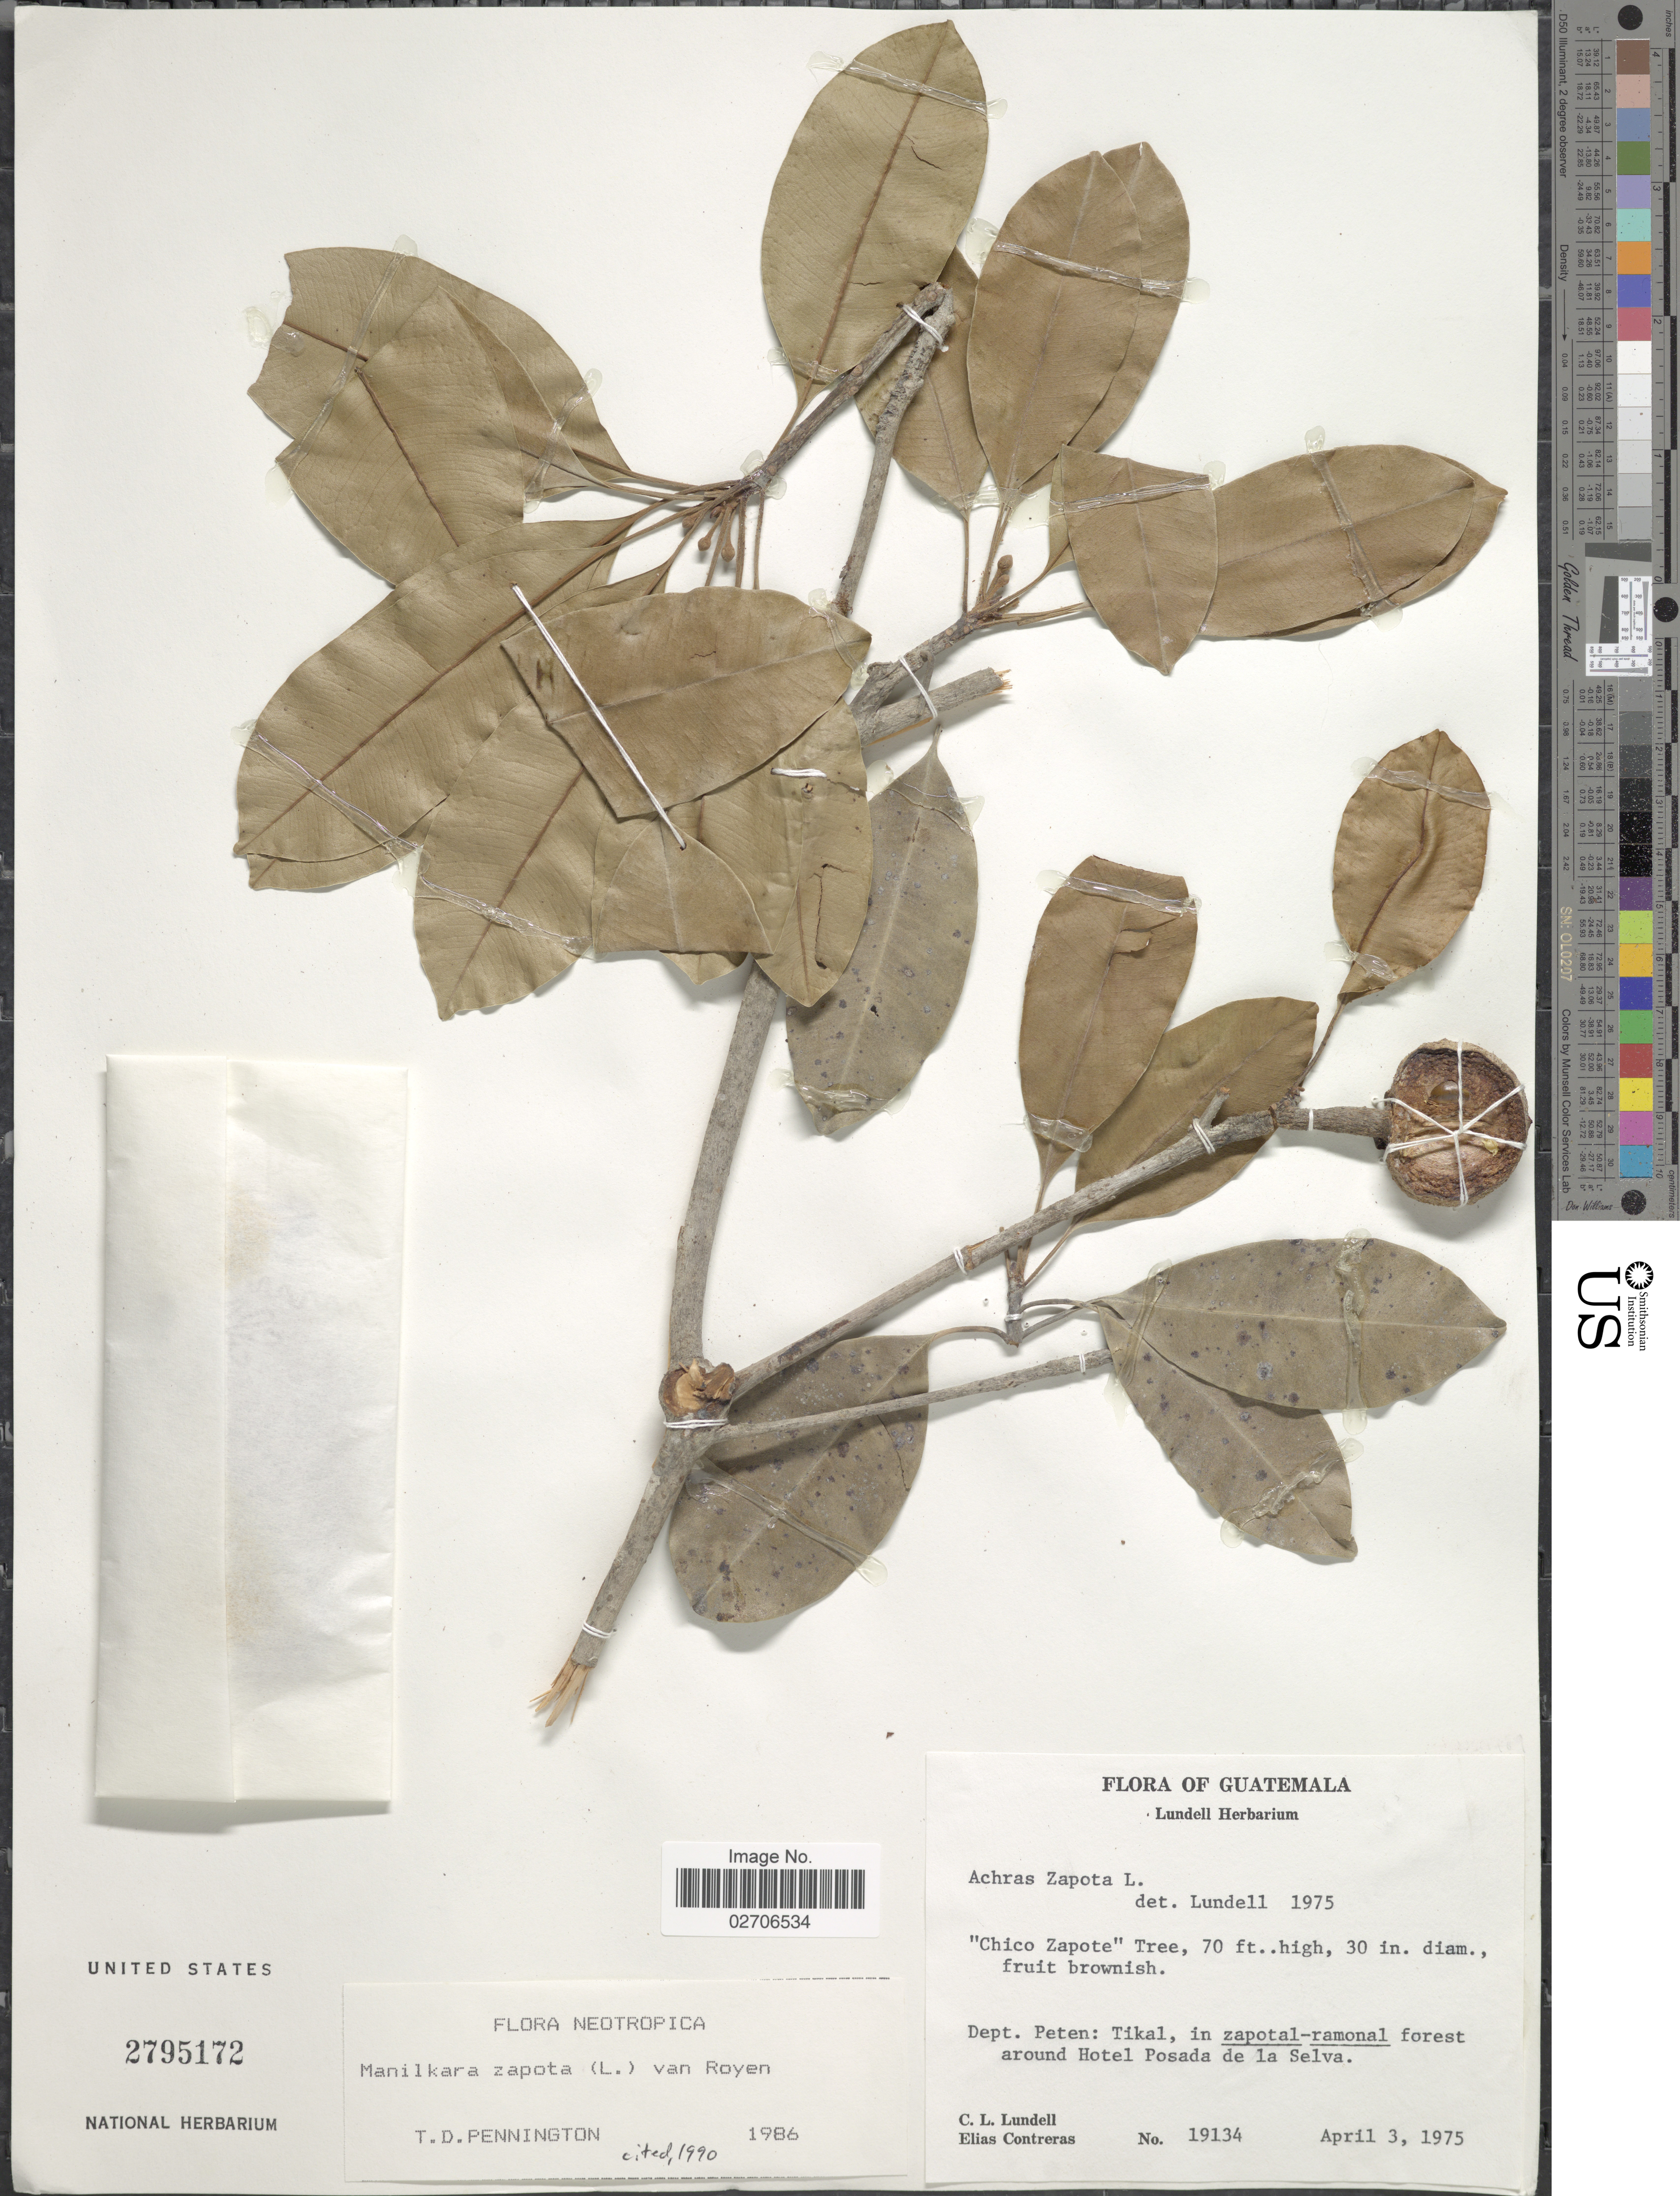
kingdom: Plantae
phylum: Tracheophyta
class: Magnoliopsida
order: Ericales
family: Sapotaceae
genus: Manilkara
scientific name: Manilkara zapota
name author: (L.) P. Royen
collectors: C. L. Lundell & E. Contreras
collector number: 19134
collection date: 1975-04-03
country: Guatemala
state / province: El Petén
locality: Dept. Peten: Tikal, in zapotal-ramonal forest around Hotel Posada de la Selva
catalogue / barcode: US 2795172